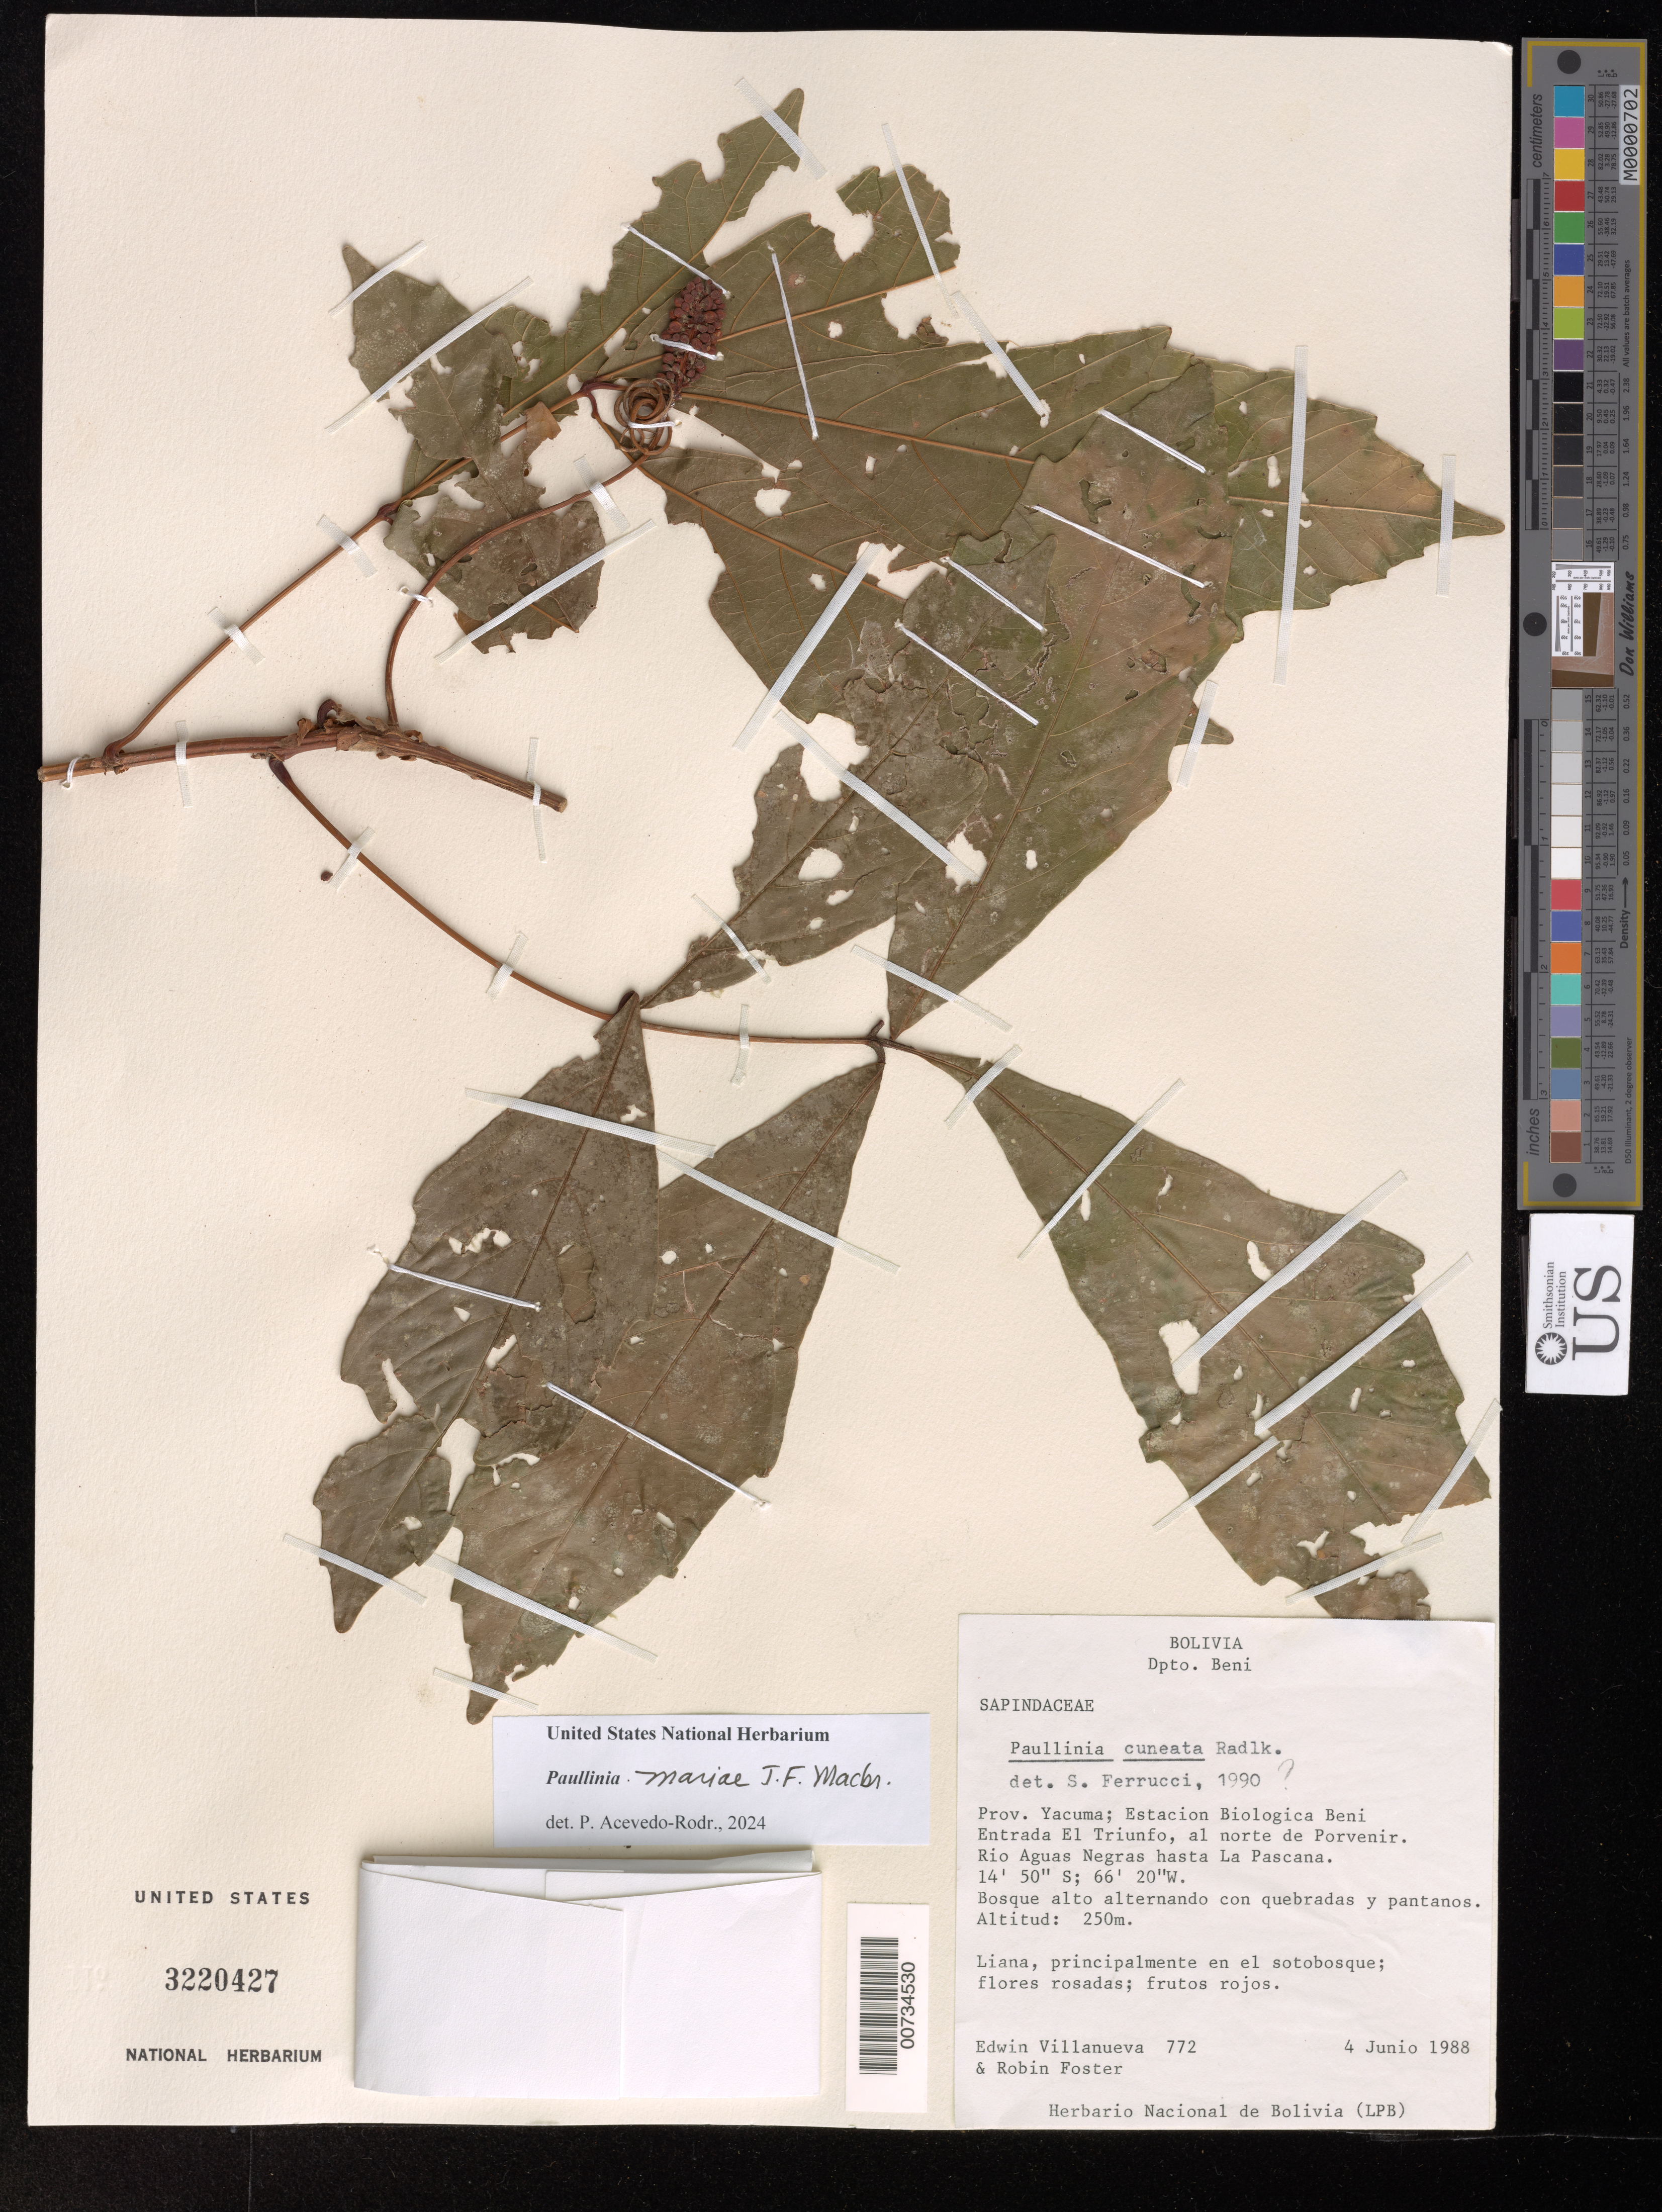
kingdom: Plantae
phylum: Tracheophyta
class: Magnoliopsida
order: Sapindales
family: Sapindaceae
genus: Paullinia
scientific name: Paullinia mariae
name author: J.F. Macbr.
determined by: Acevedo-Rodriguez, P., (US), Smithsonian Institution - National Museum of Natural History (UNITED STATES)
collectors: E. Villanueva & R. Foster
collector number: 772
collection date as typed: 04 Jun 1988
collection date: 1988-06-04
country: Bolivia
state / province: Beni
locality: Prov. Yacuma; Estacion Biologica Beni. Entrada El Triunfo, al norte de Provenir. Rio Aguas Negras hasta La Pascana.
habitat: Bosque alto alternando con quebradas y pantanos.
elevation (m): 250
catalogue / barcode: US 3220427